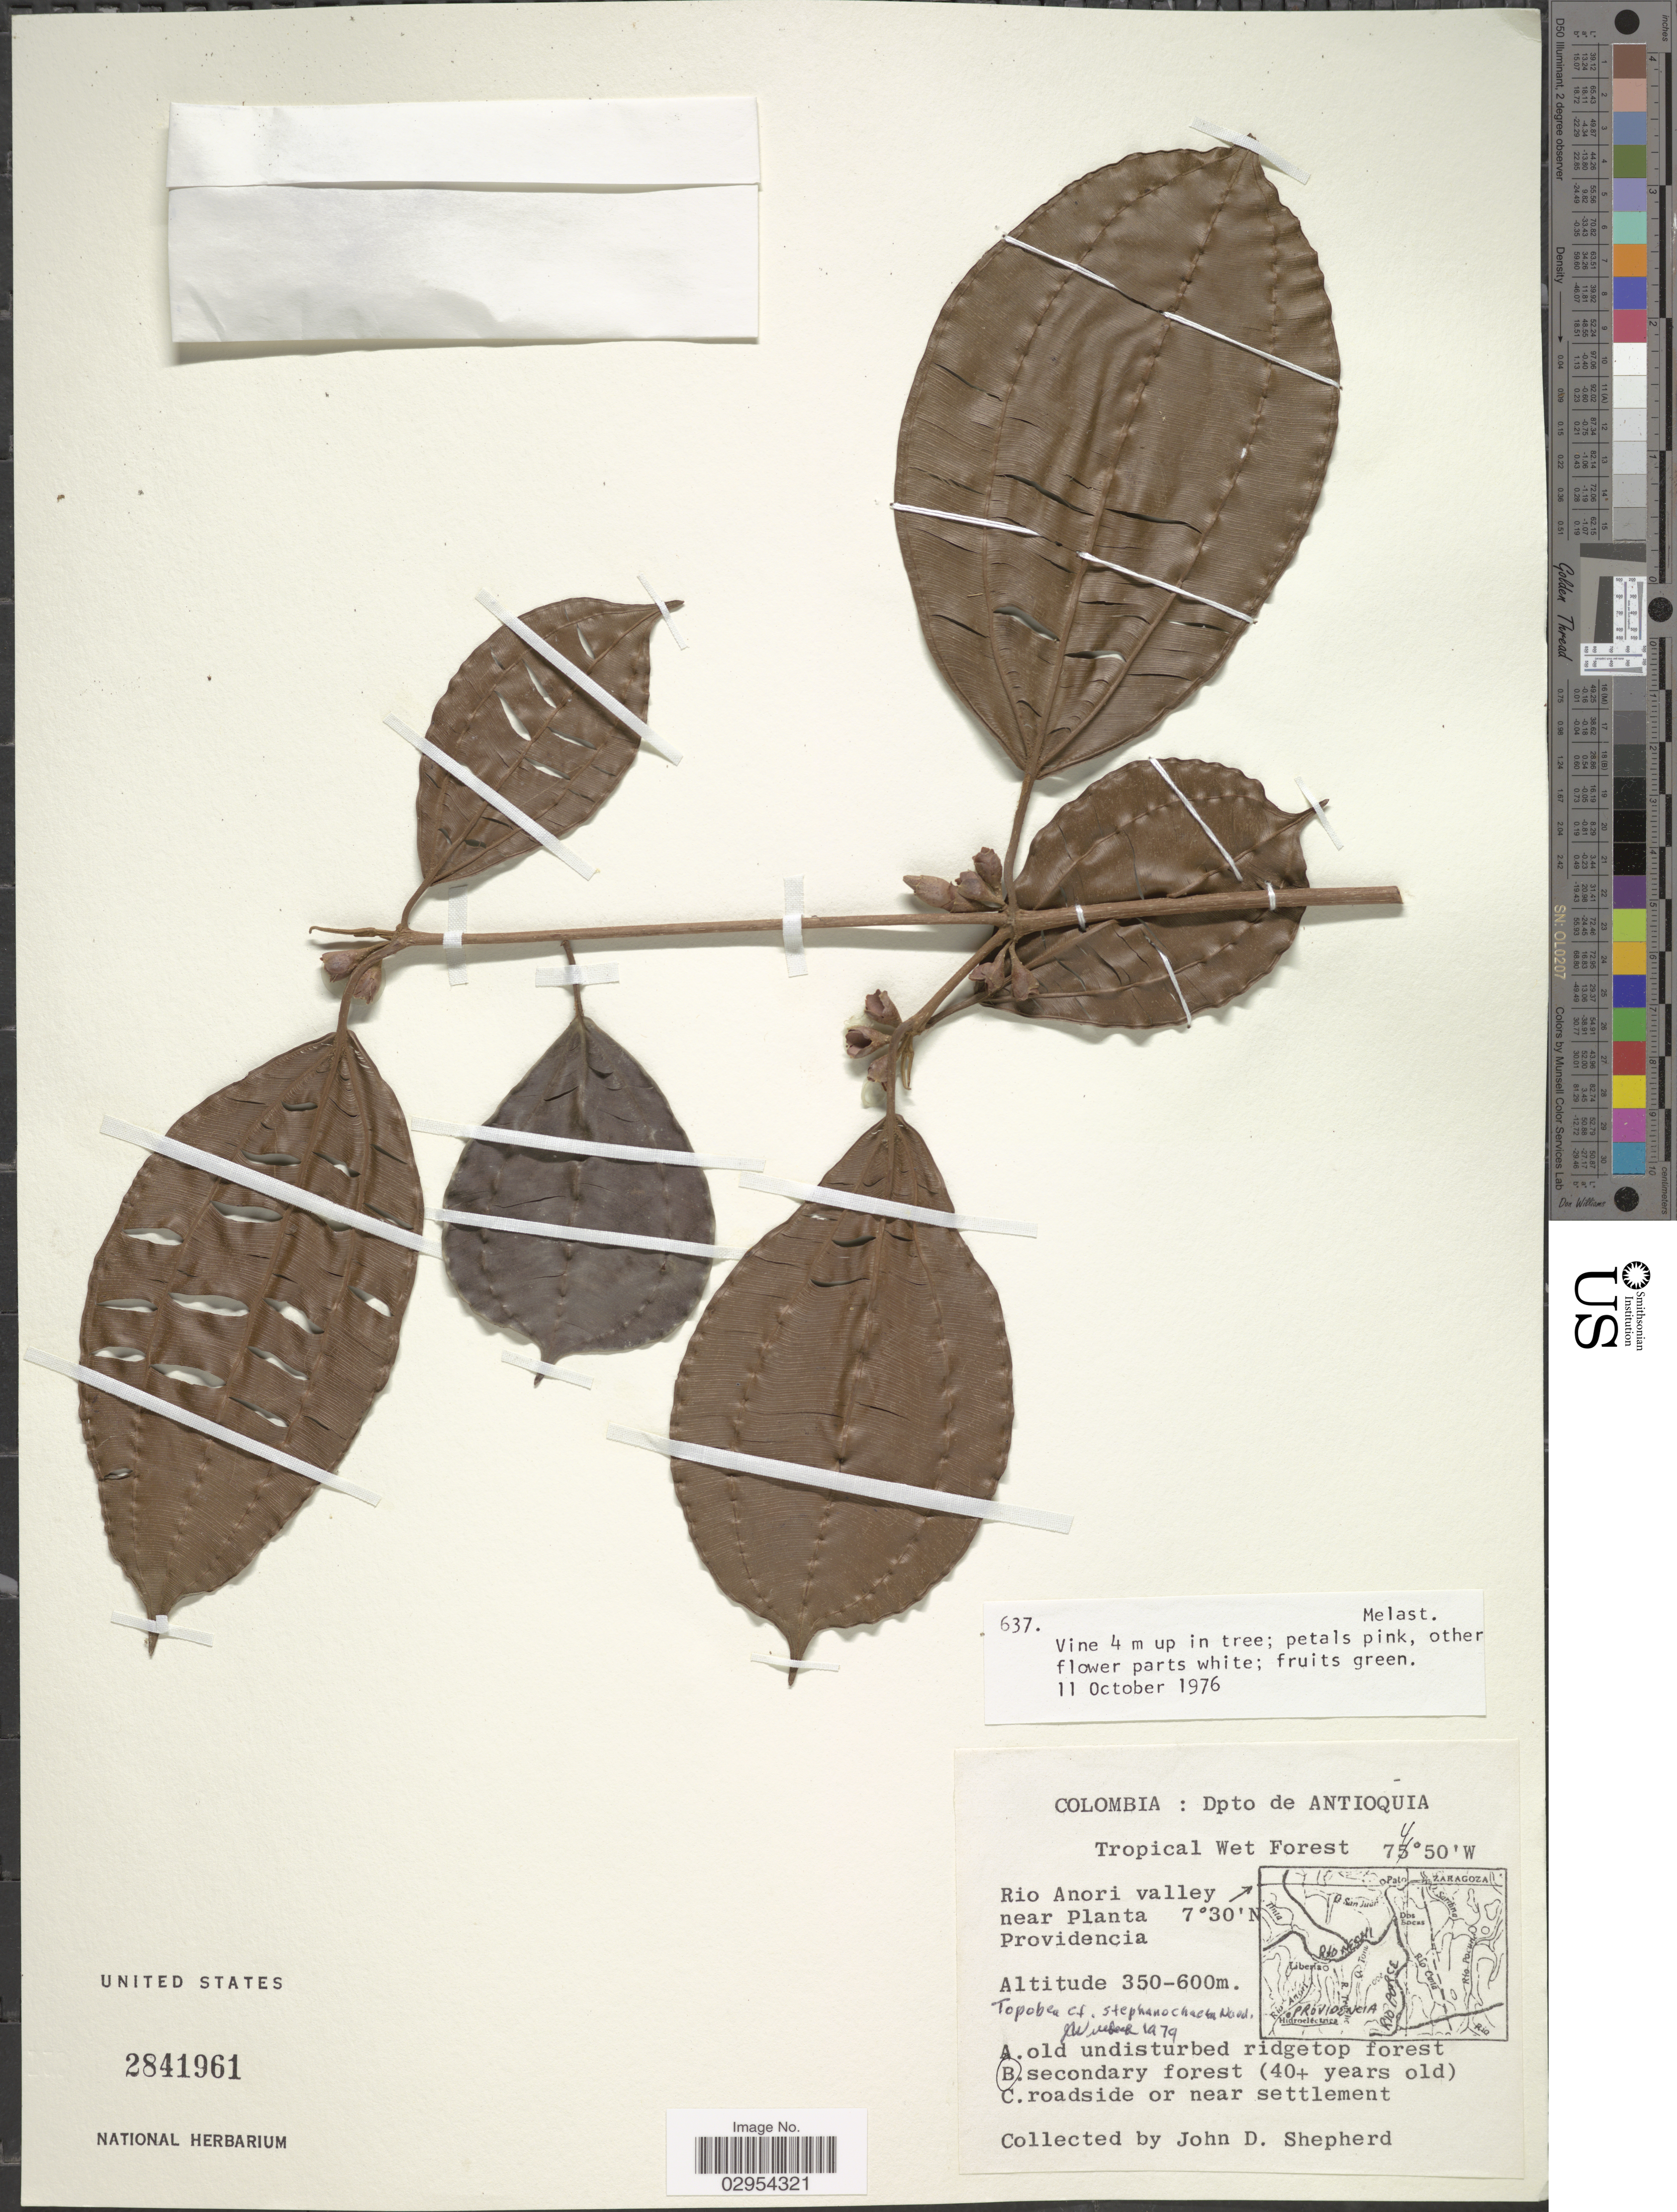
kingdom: Plantae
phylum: Tracheophyta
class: Magnoliopsida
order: Myrtales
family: Melastomataceae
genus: Topobea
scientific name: Topobea stephanochaeta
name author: Naudin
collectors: J. D. Shepherd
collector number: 637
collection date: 1976-10-11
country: Colombia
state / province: Antioquia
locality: Dpto de Antioquia, Tropical Wet Forest, Rio Anori valley near Planta Providencia.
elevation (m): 350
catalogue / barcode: US 2841961